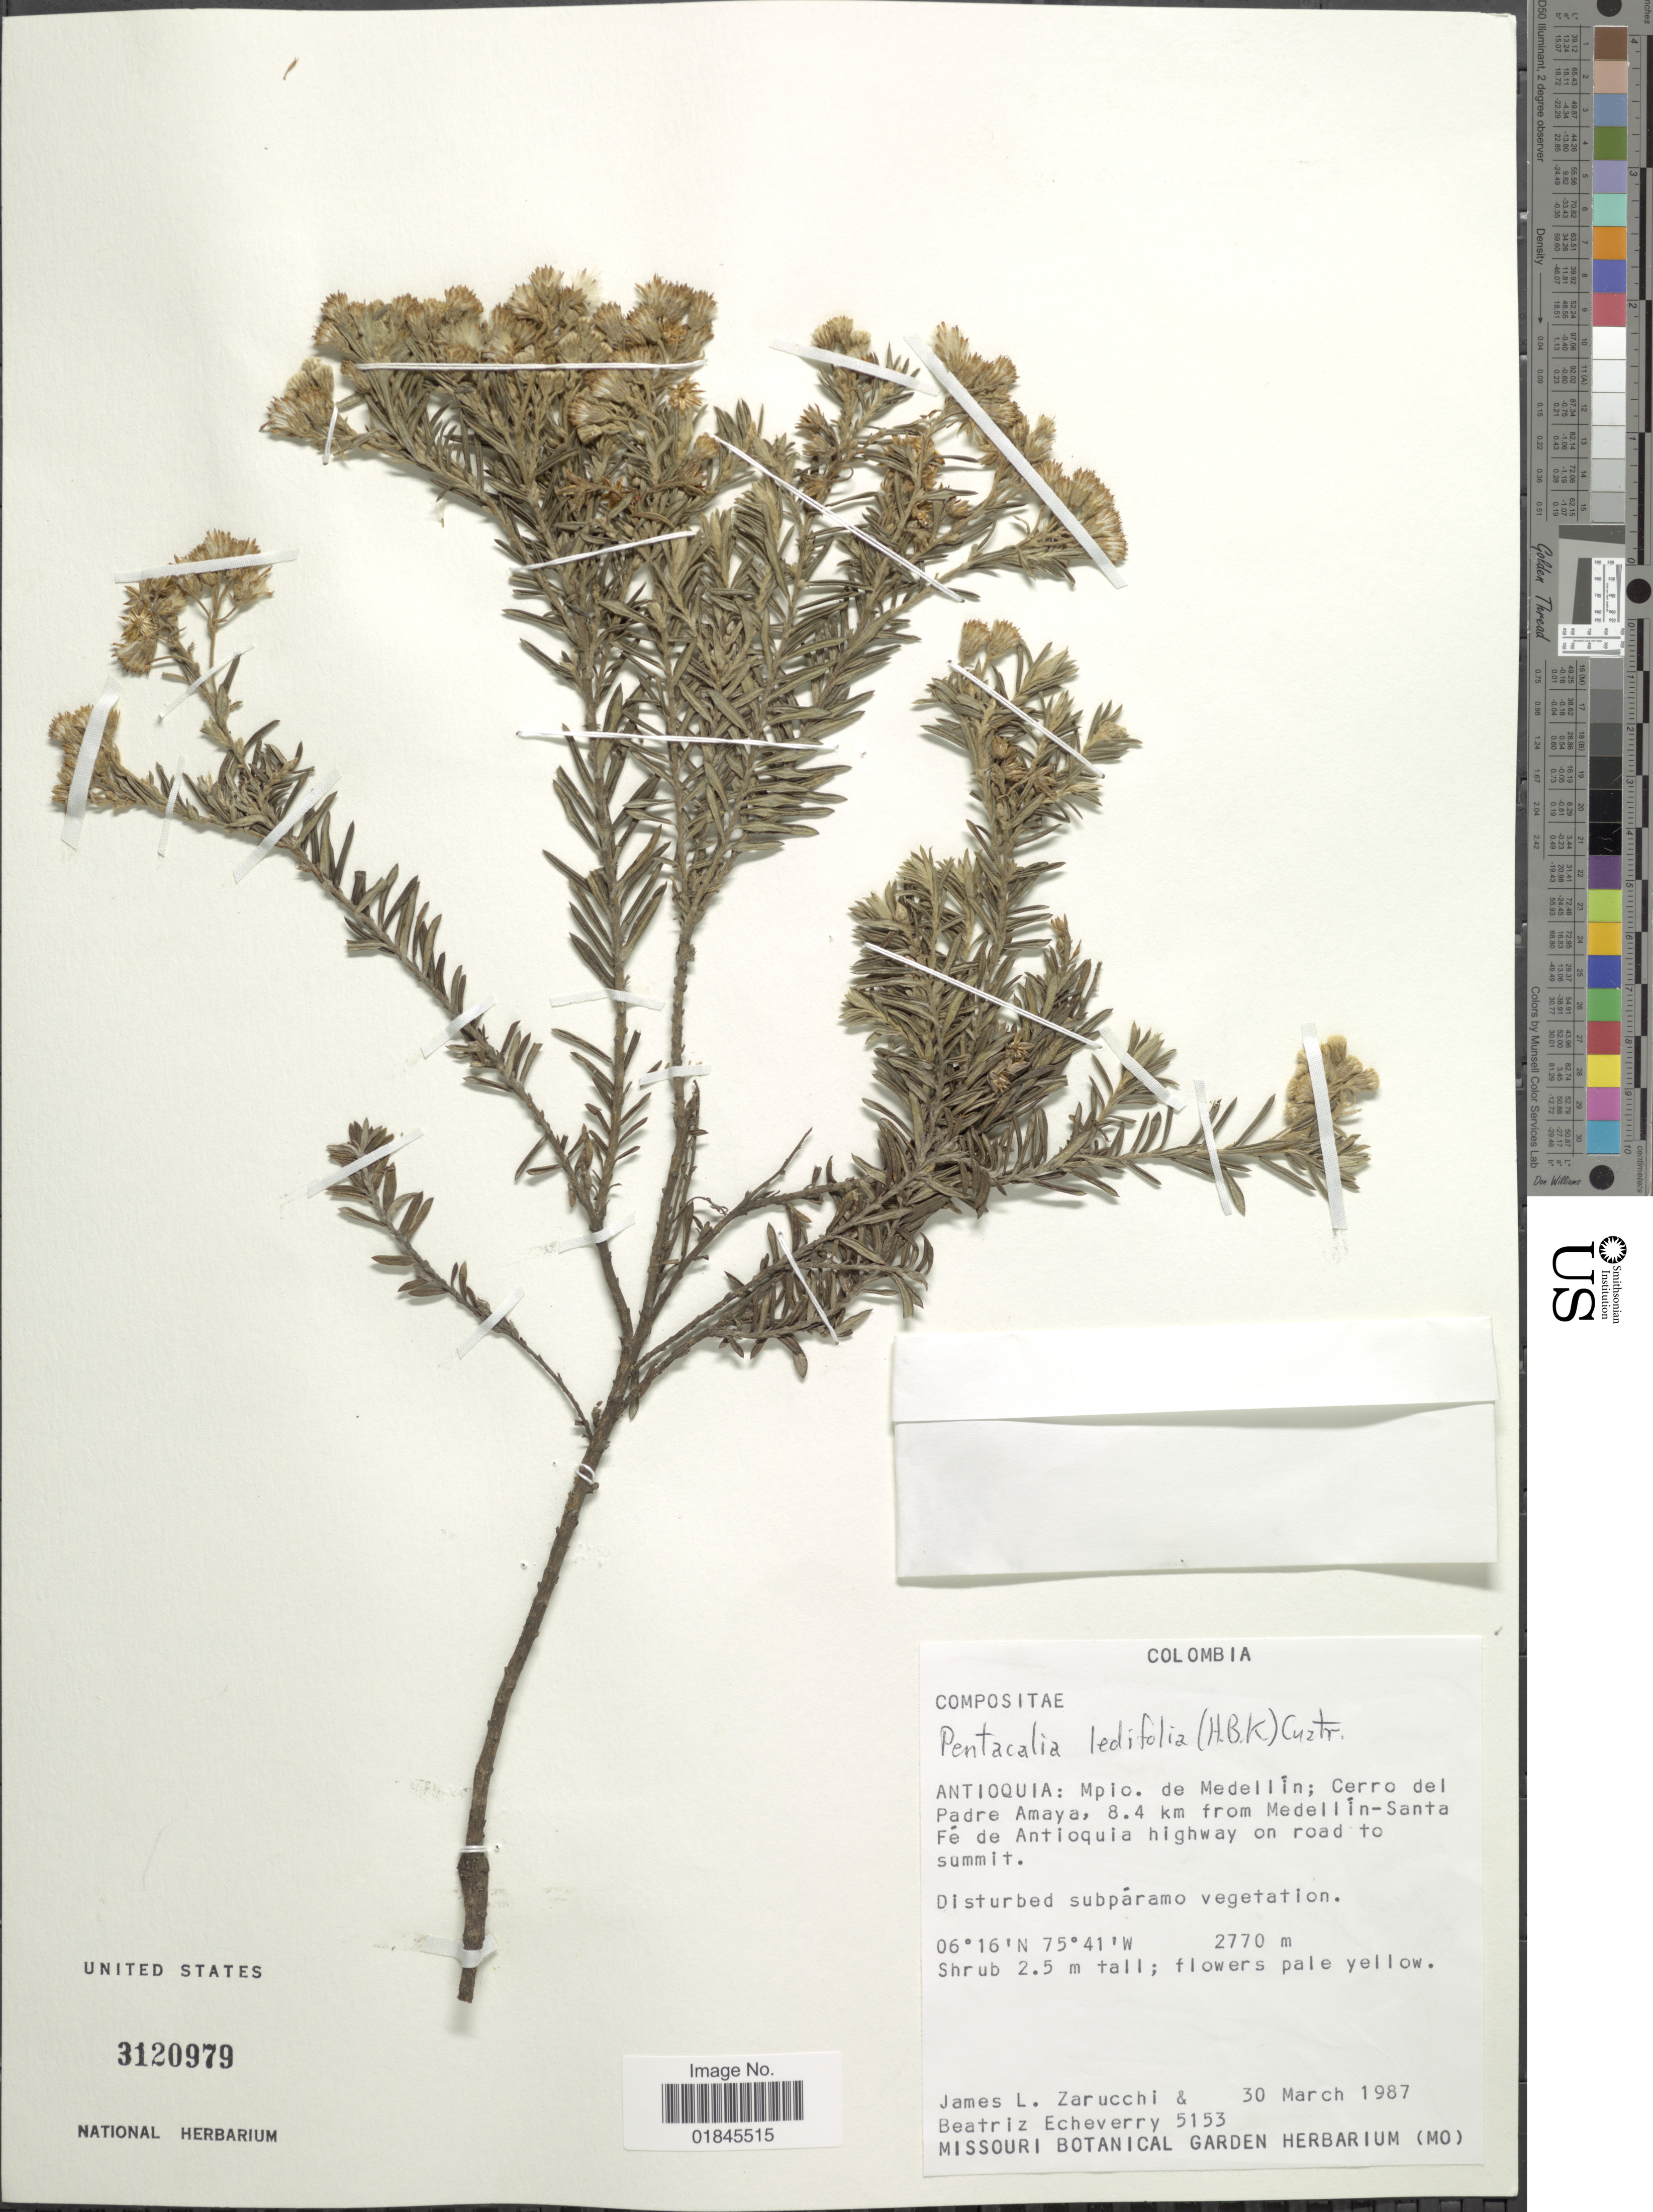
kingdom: Plantae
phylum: Tracheophyta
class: Magnoliopsida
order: Asterales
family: Asteraceae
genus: Pentacalia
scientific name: Pentacalia ledifolia subsp. lehmannii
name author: (Hieron.) Cuatrec.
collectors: J. L. Zarucchi & B. Echeverry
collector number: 5153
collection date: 1987-03-30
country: Colombia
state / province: Antioquia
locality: Antioquia: Mpio. de Medellín; Cerro del Padre Amaya, 8.4 km from Medellín-Santa Fé de Antioquia on road to summit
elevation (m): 2770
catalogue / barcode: US 3120979